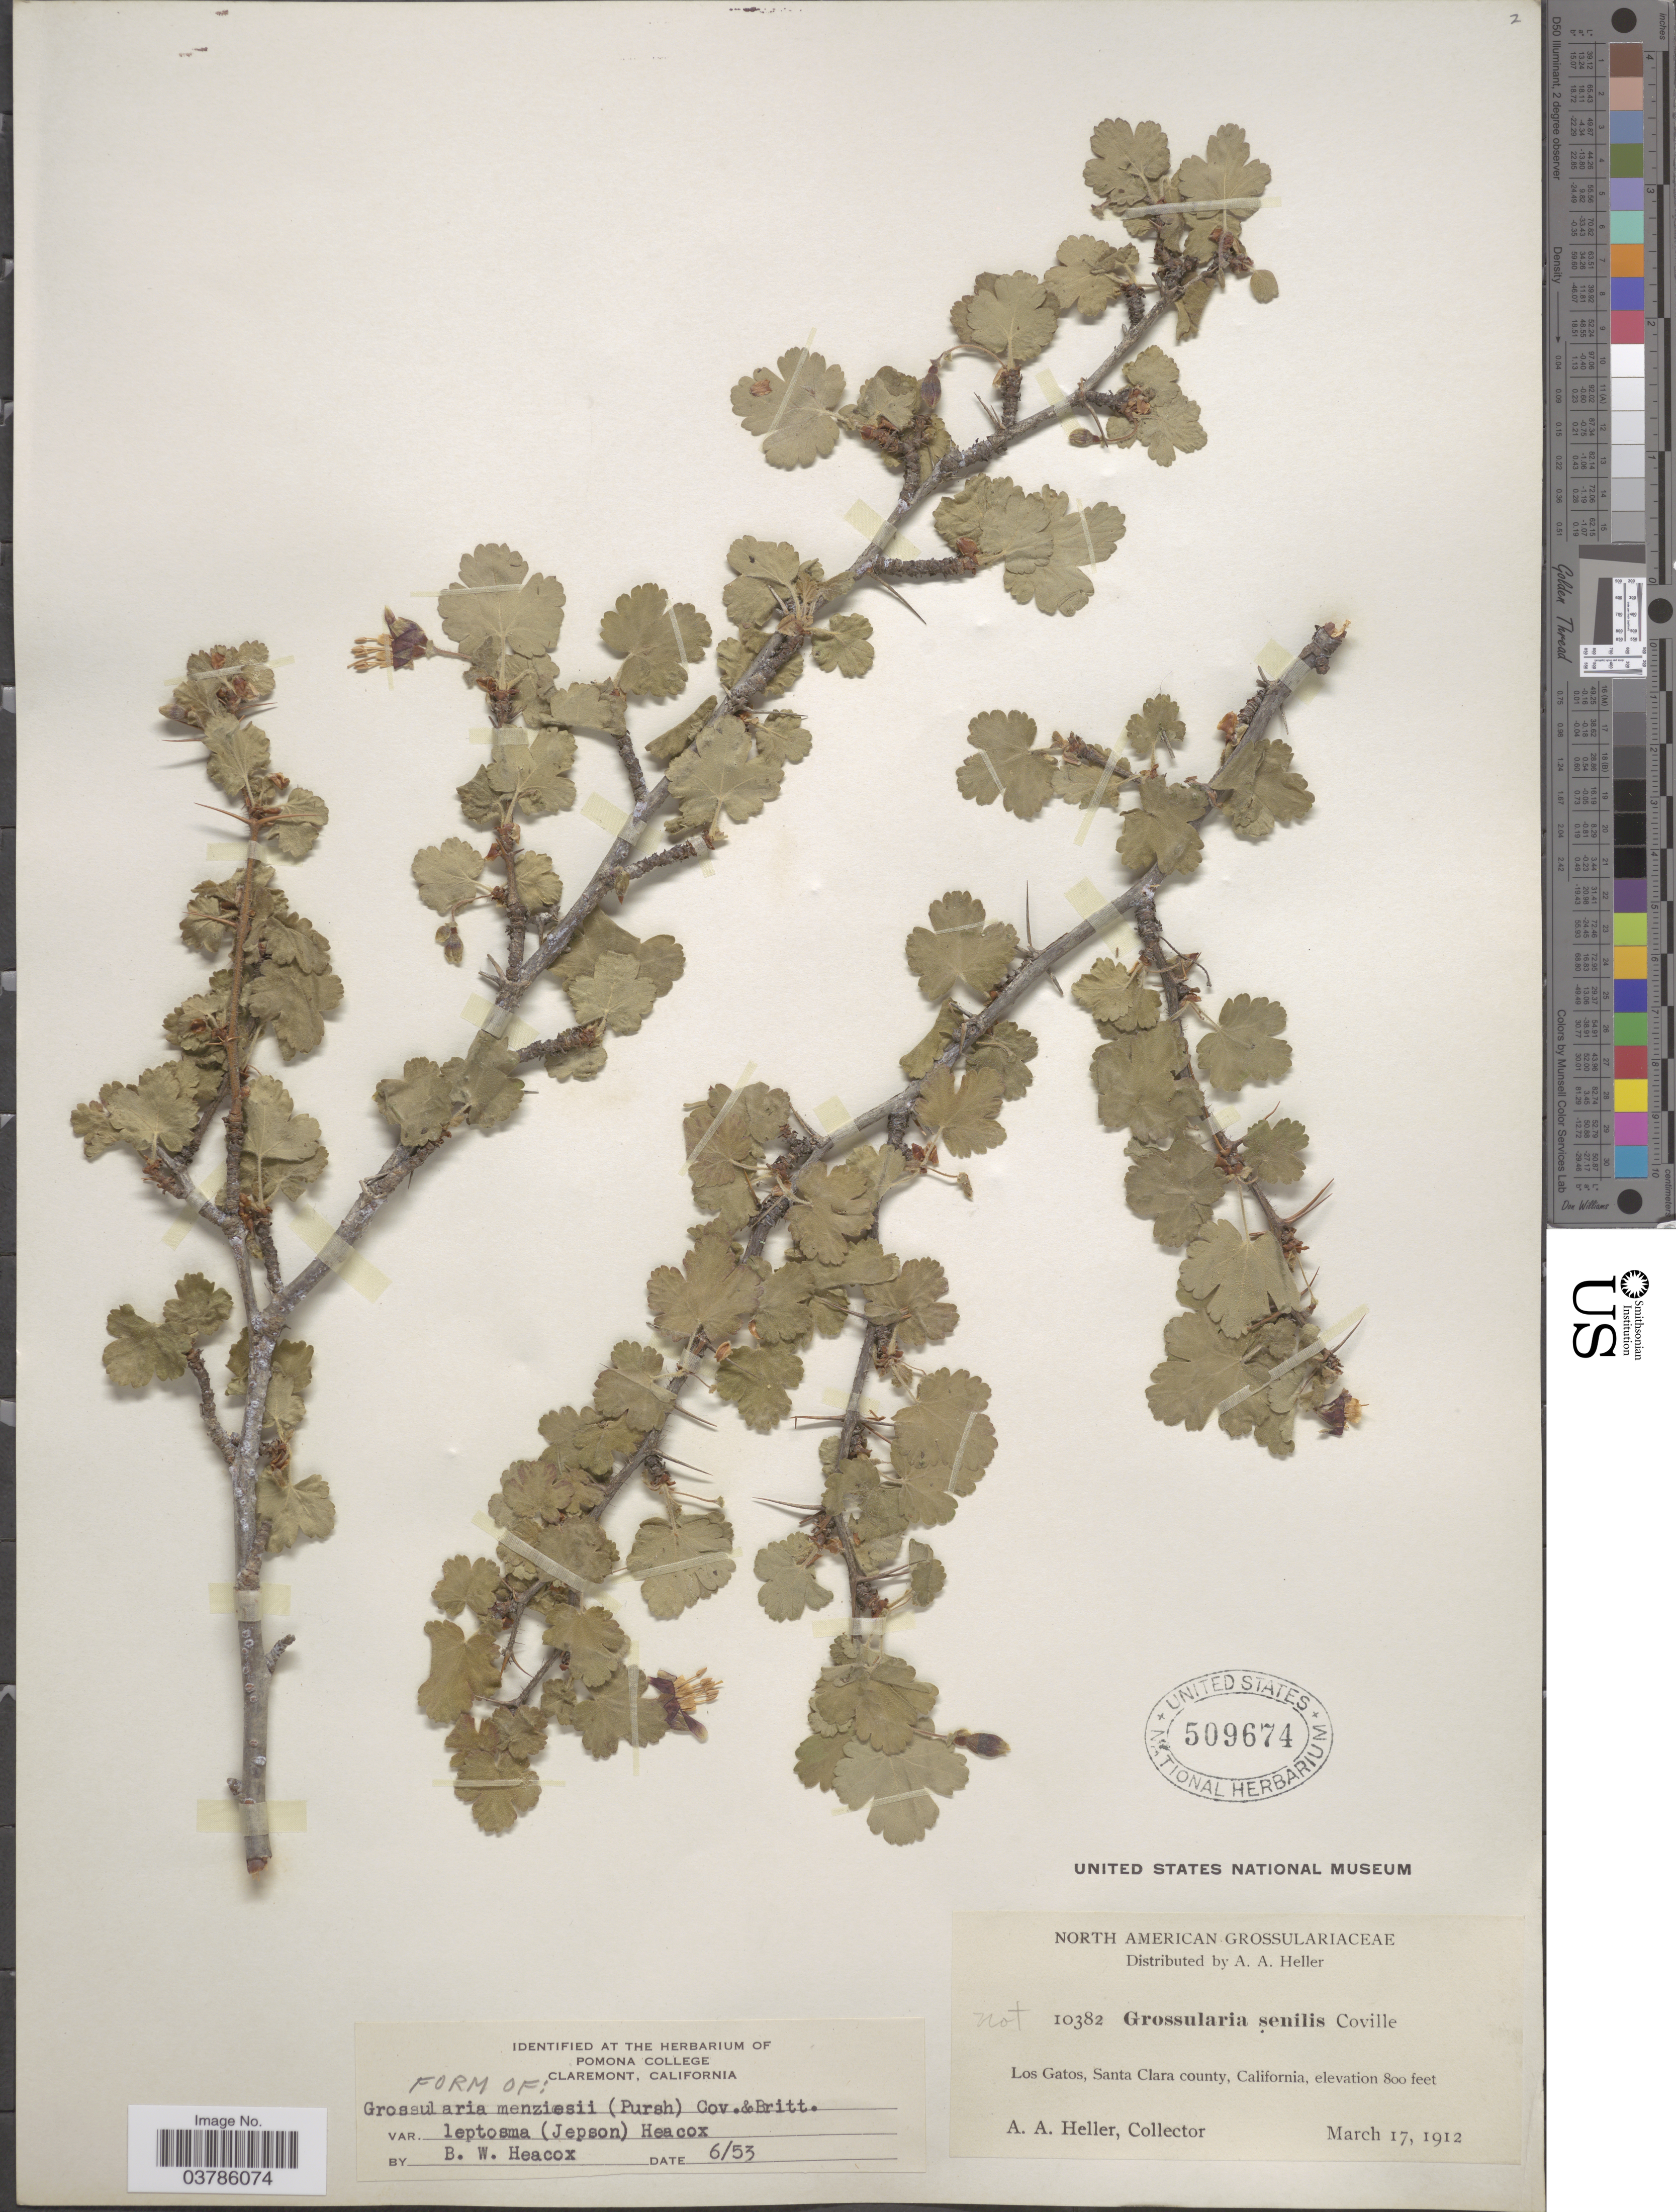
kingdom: Plantae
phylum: Tracheophyta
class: Magnoliopsida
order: Saxifragales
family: Grossulariaceae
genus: Ribes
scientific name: Ribes menziesii var. leptosum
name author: (Coville) Jeps.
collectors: A. A. Heller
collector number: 10382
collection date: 1912-03-17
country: United States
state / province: California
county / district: Santa Clara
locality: Los Gatos, Santa Clara county.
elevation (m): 244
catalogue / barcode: US 509674